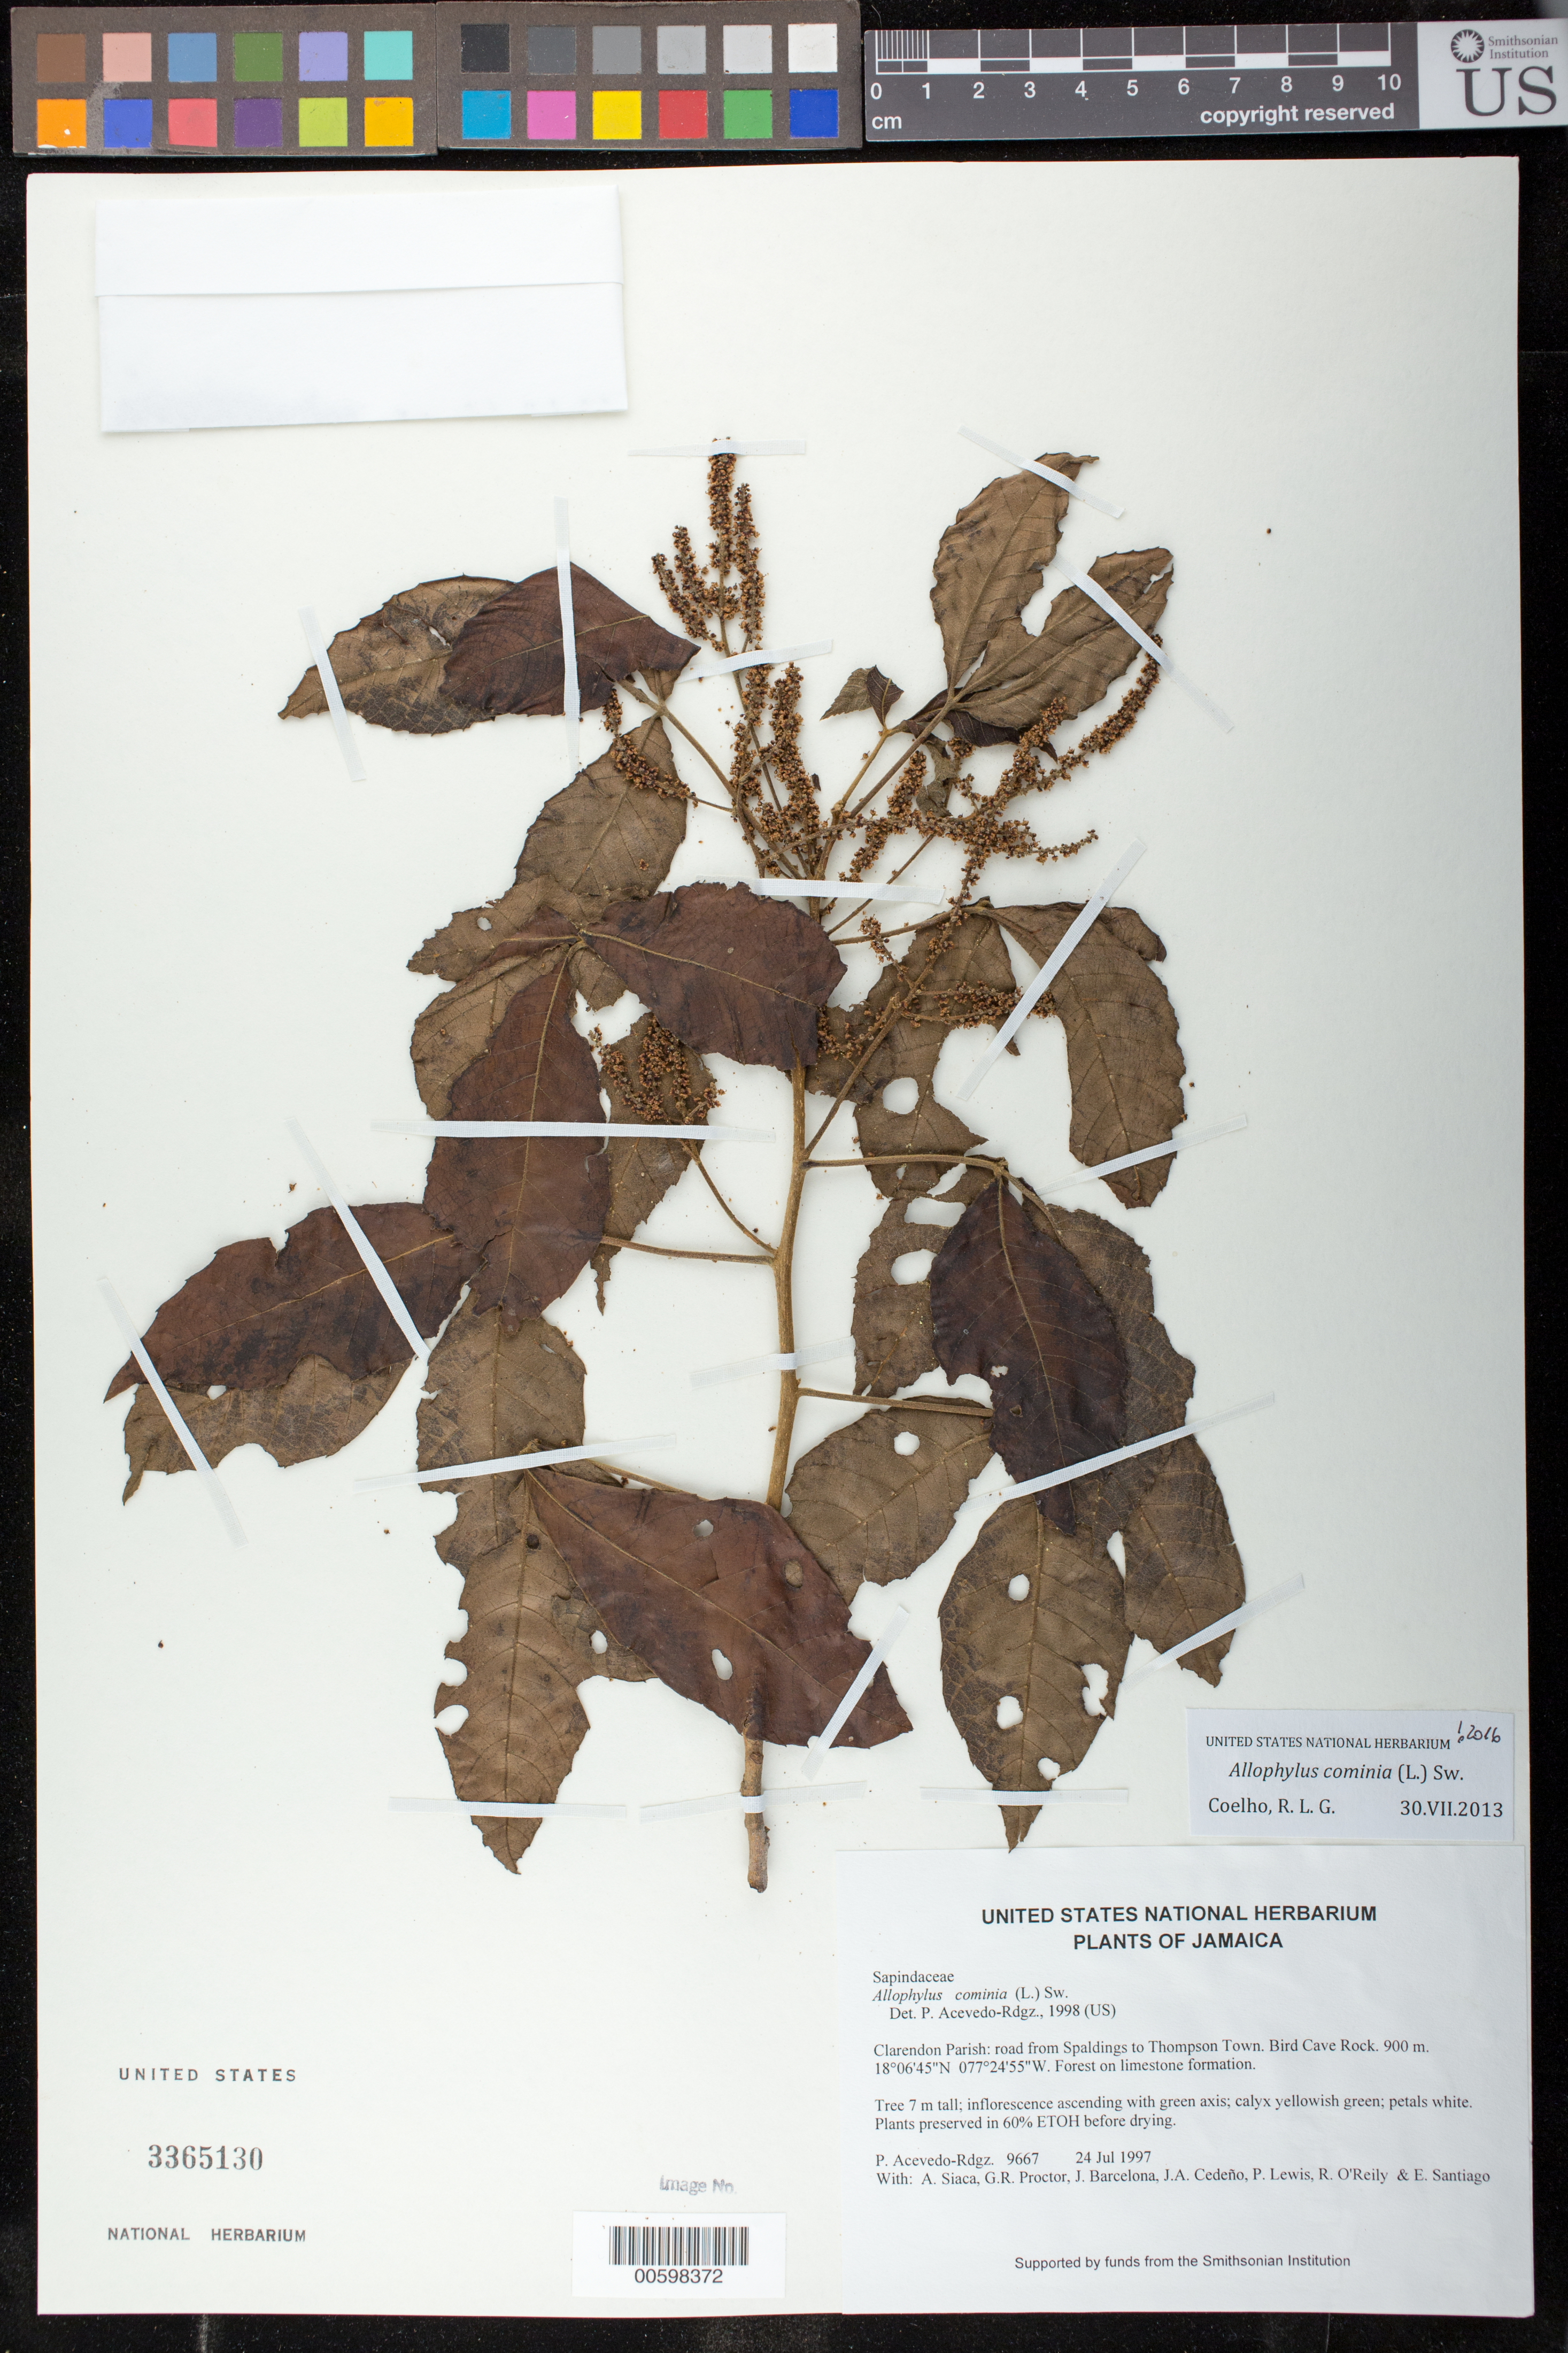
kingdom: Plantae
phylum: Tracheophyta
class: Magnoliopsida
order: Sapindales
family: Sapindaceae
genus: Allophylus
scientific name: Allophylus cominia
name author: (L.) Sw.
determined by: Coelho, Rubens L. G.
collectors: P. Acevedo-Rodr., A. Siaca, G. R. Proctor, J. Barcelona, J. A. Cedeño M., P. Lewis & R. O'Reilly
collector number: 9667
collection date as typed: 24 Jul 1997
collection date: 1997-07-24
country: Jamaica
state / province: Clarendon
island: Jamaica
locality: Clarendon Parish: road from Spaldings to Thompson Town. Bird Cave Rock.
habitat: Forest on limestone formation.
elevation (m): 900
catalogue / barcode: US 3365130